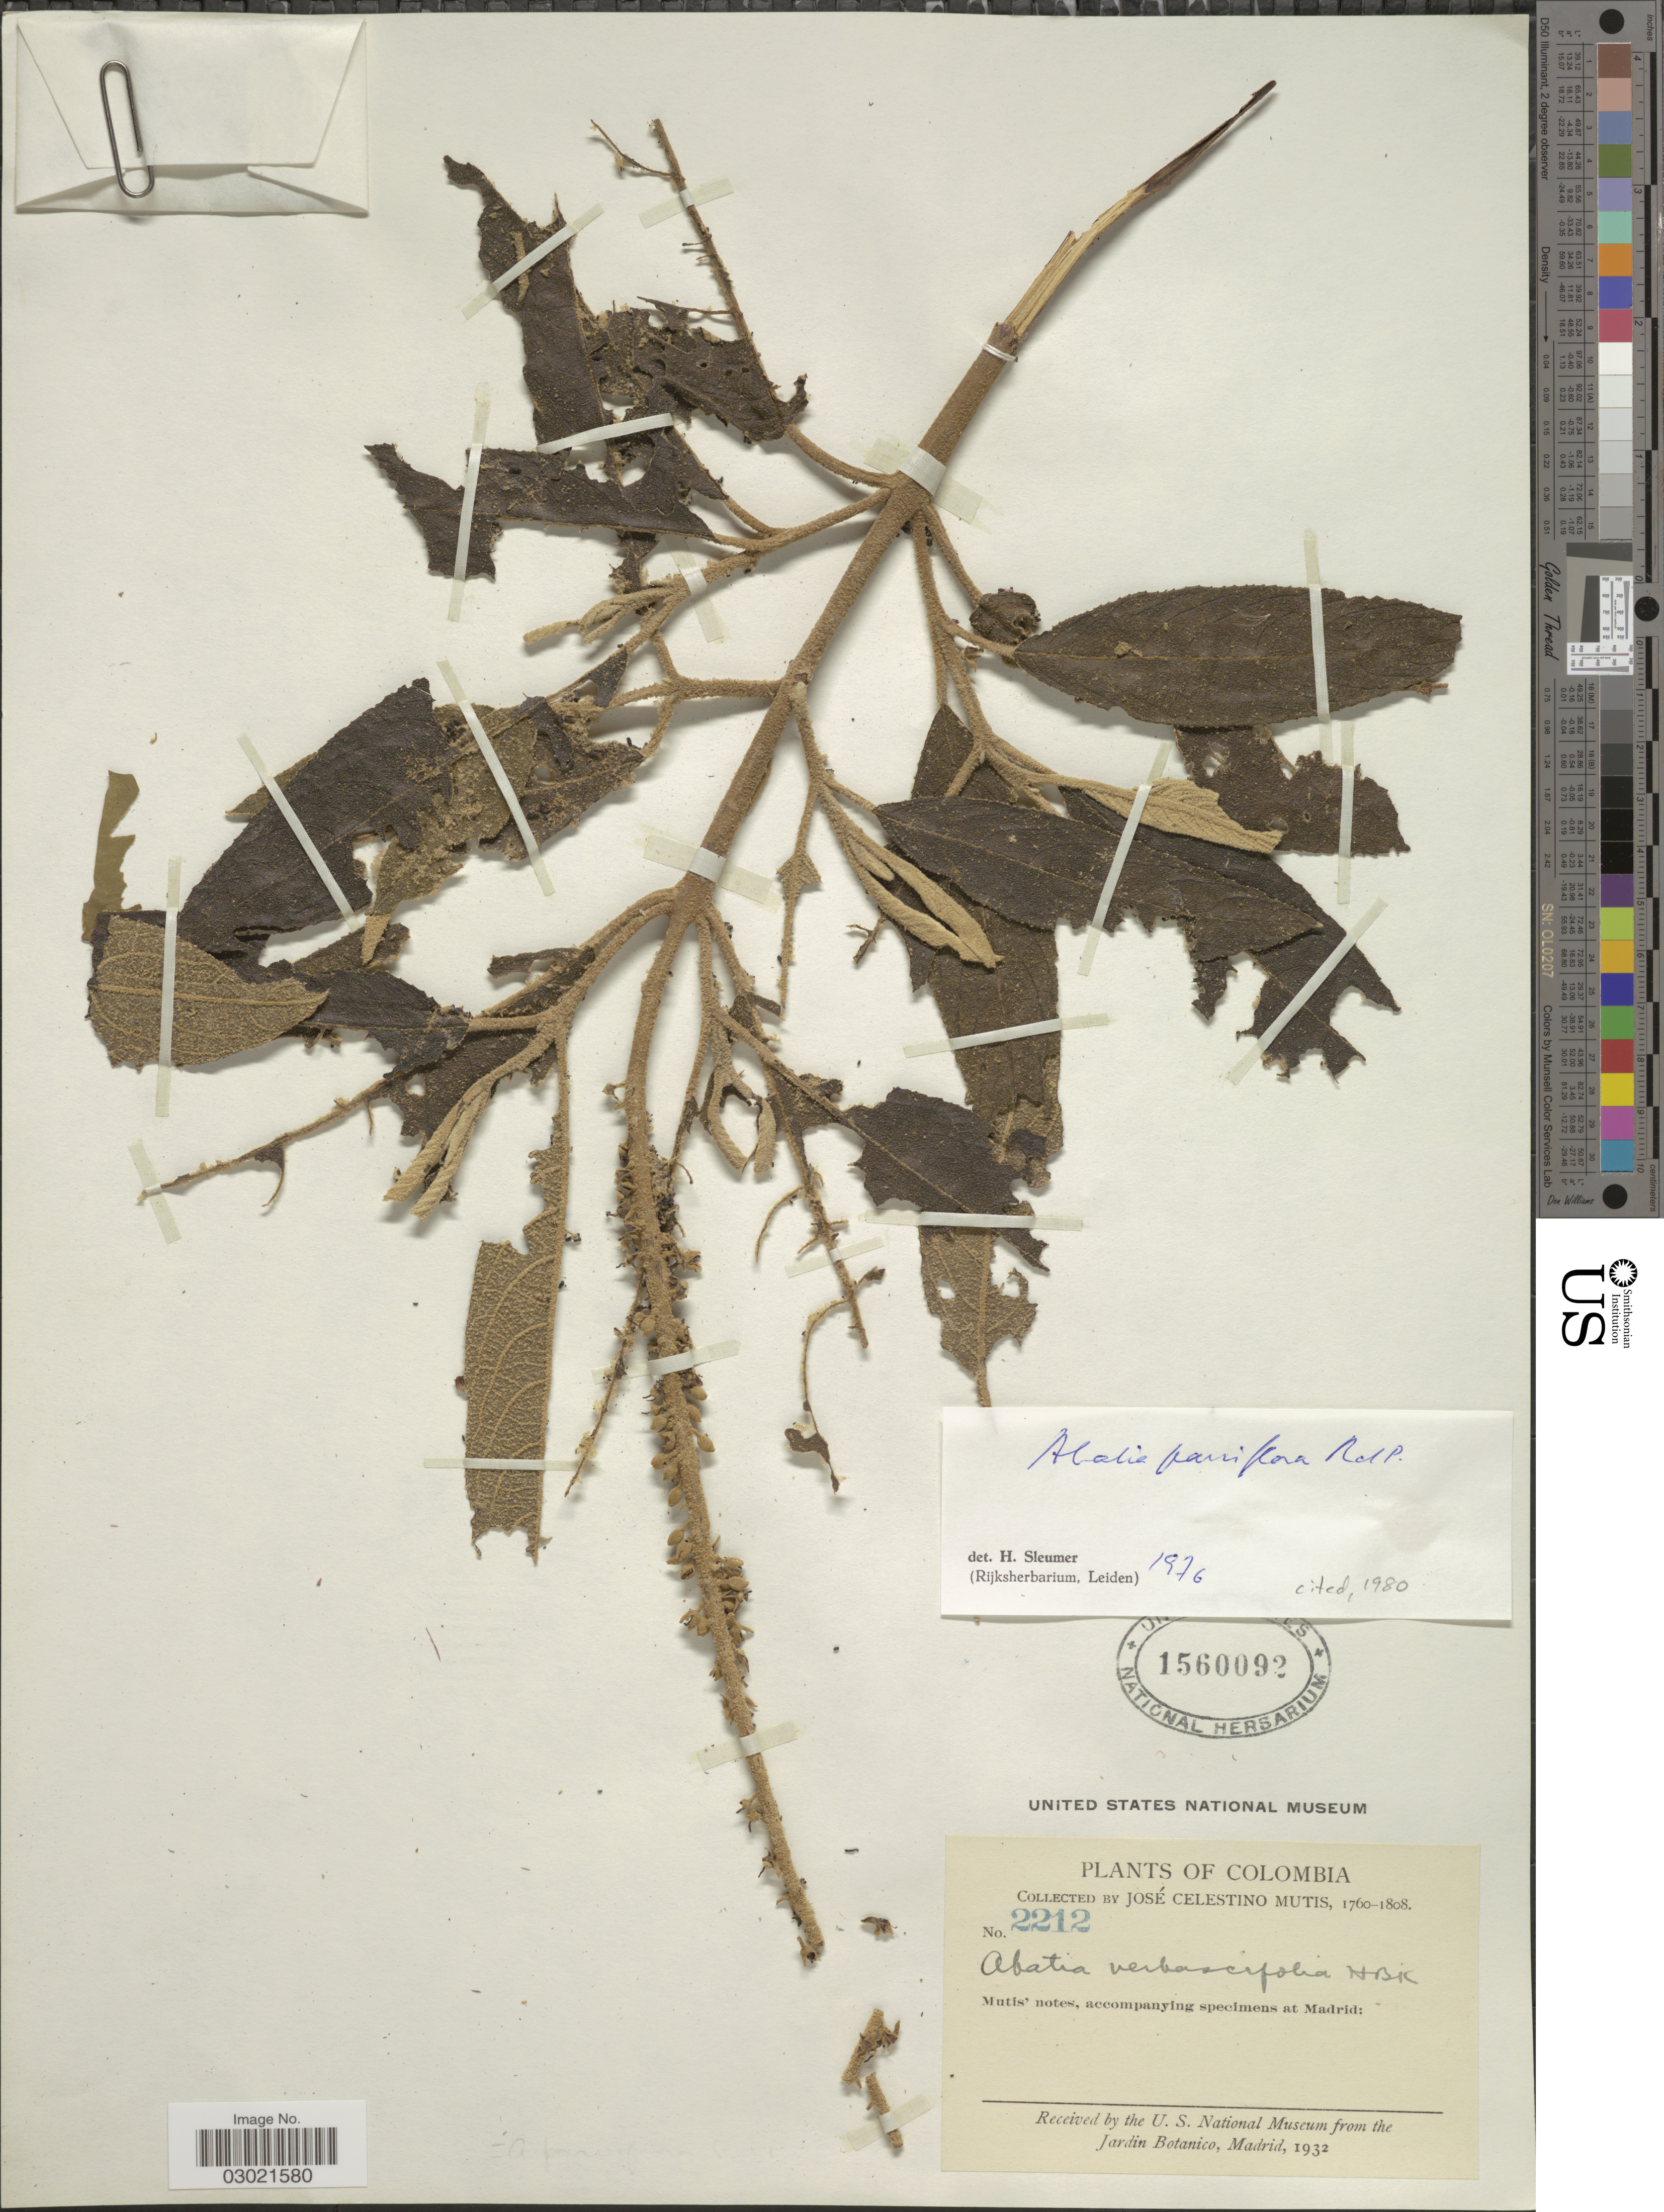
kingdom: Plantae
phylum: Tracheophyta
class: Magnoliopsida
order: Malpighiales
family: Salicaceae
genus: Abatia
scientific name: Abatia parviflora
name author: Ruiz & Pav.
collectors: J. C. B. Mutis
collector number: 2212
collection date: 1760/1808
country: Colombia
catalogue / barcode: US 1560092